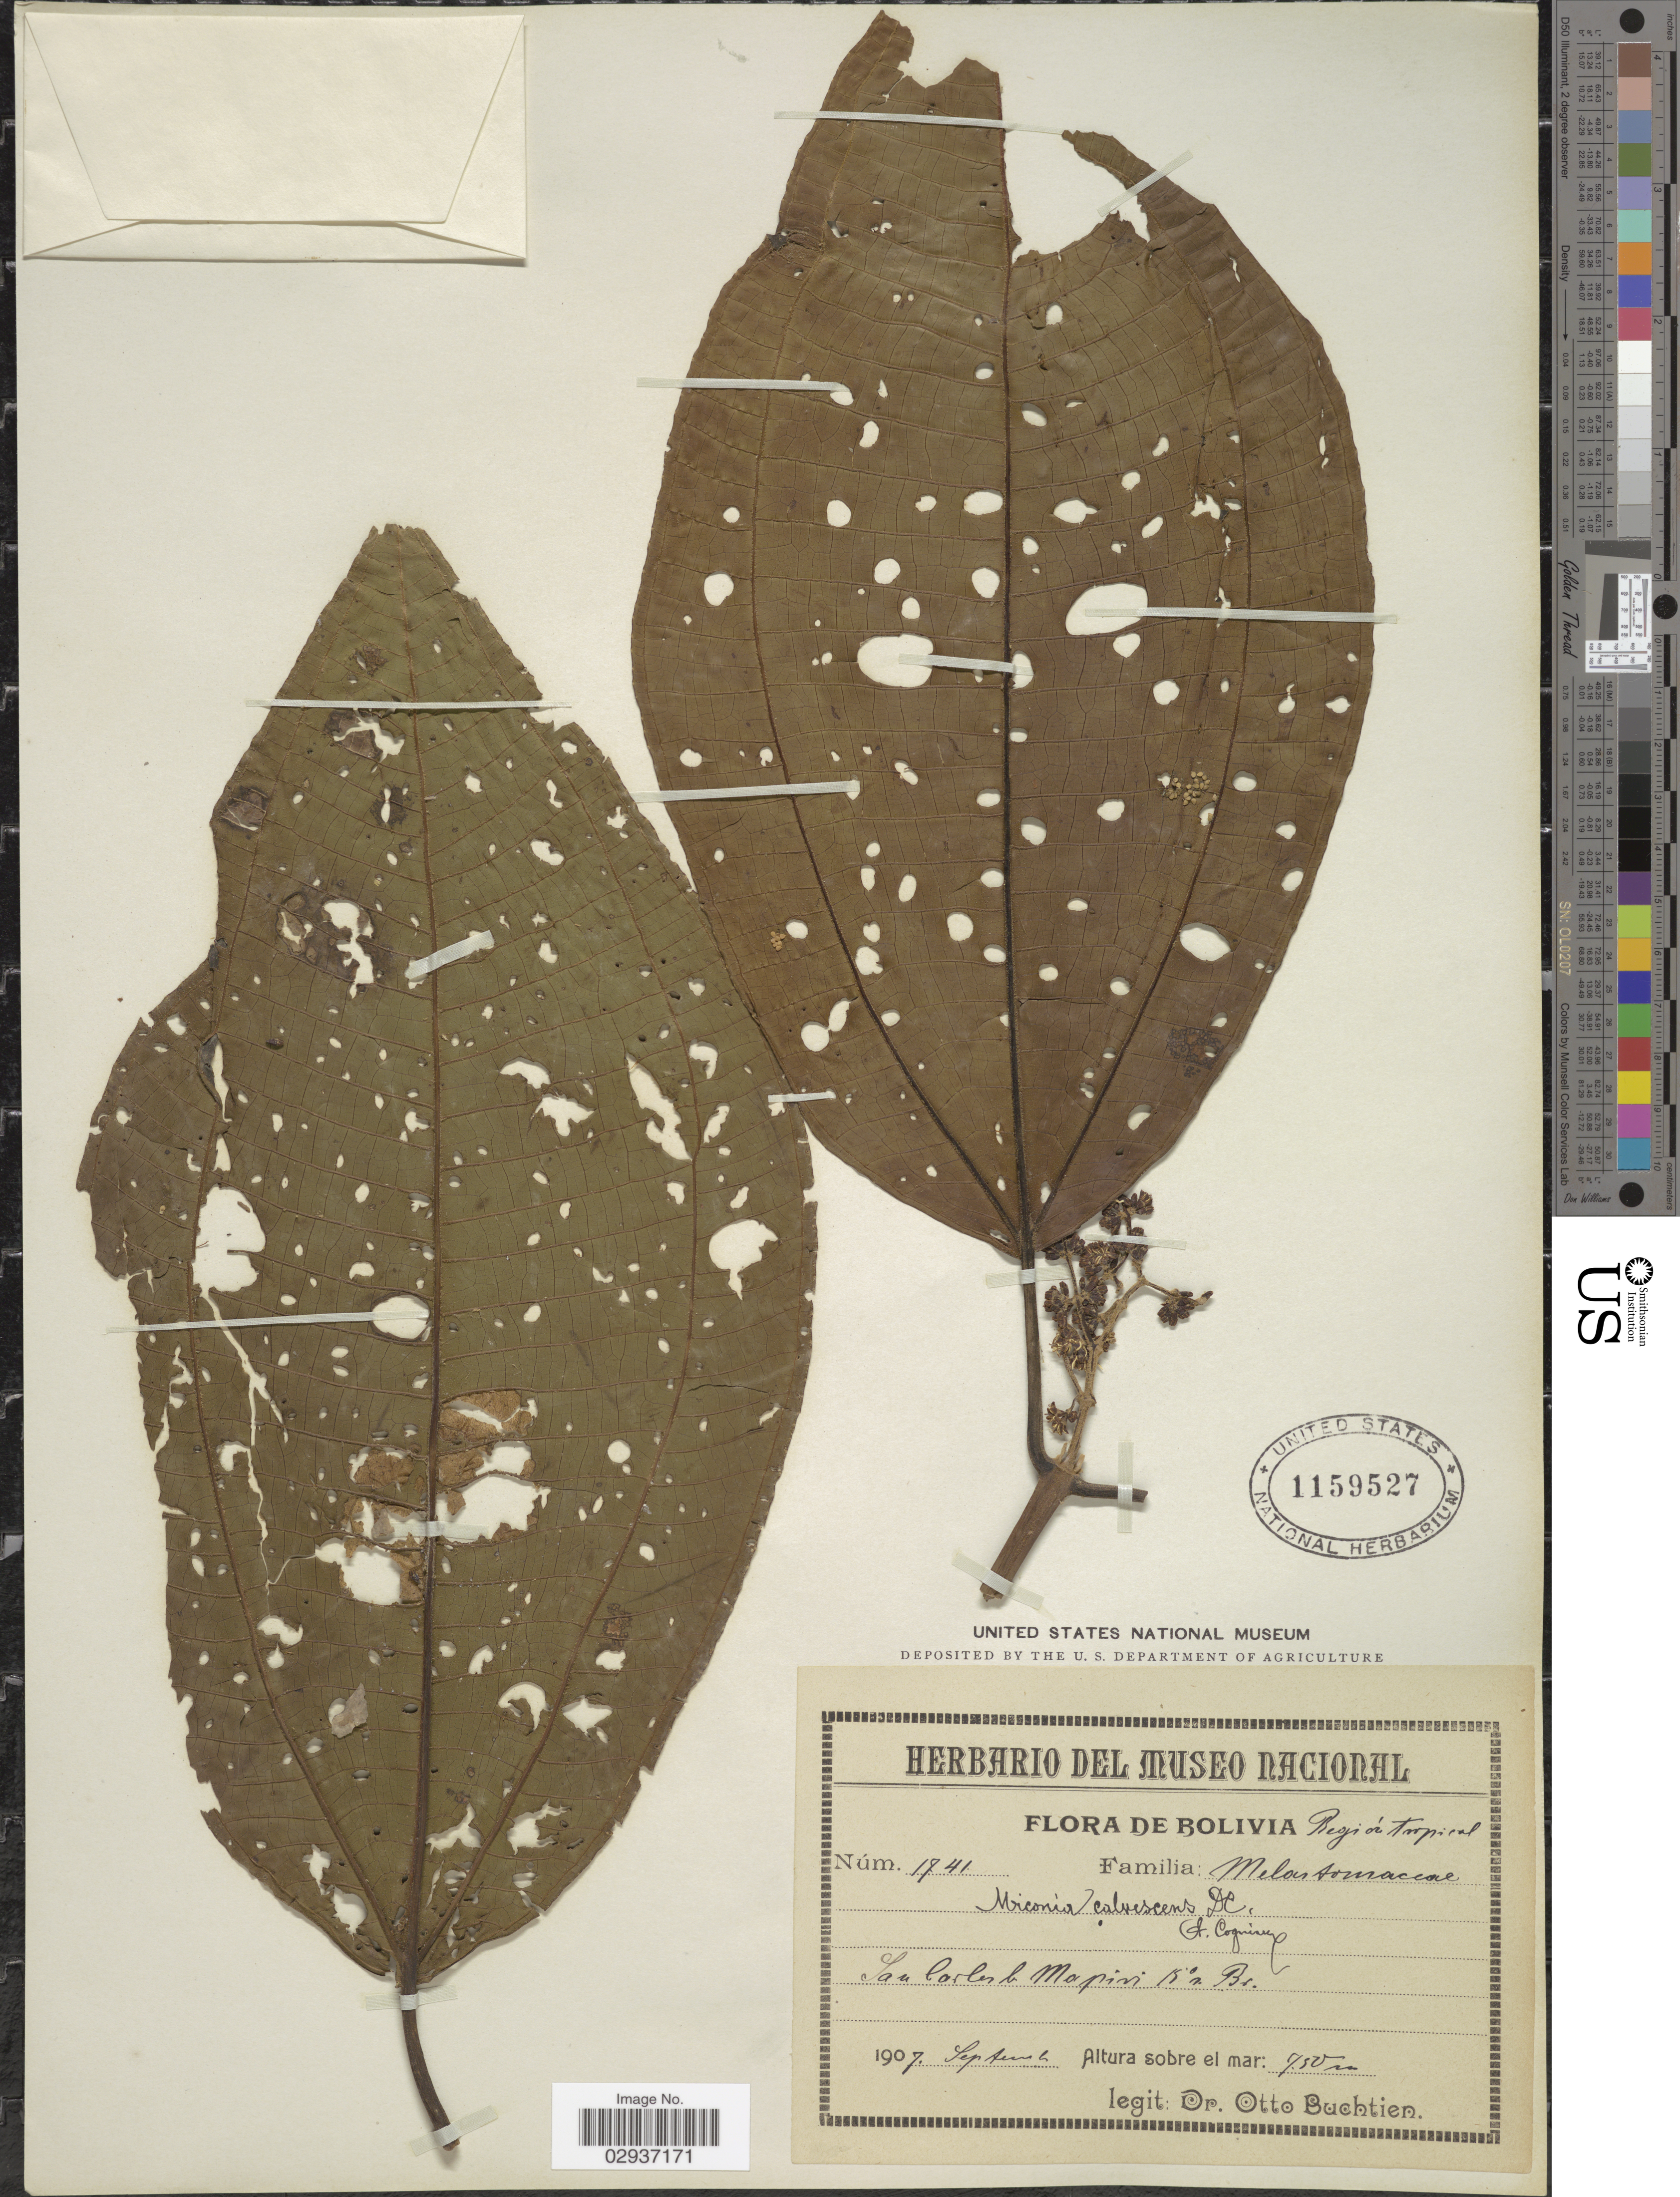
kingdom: Plantae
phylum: Tracheophyta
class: Magnoliopsida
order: Myrtales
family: Melastomataceae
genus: Miconia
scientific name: Miconia calvescens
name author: DC.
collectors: O. Buchtien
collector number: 1741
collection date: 1907-09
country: Bolivia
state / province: La Paz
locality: Región tropical. San Carlos b Mapiri 15° n Br.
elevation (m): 750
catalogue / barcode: US 1159527